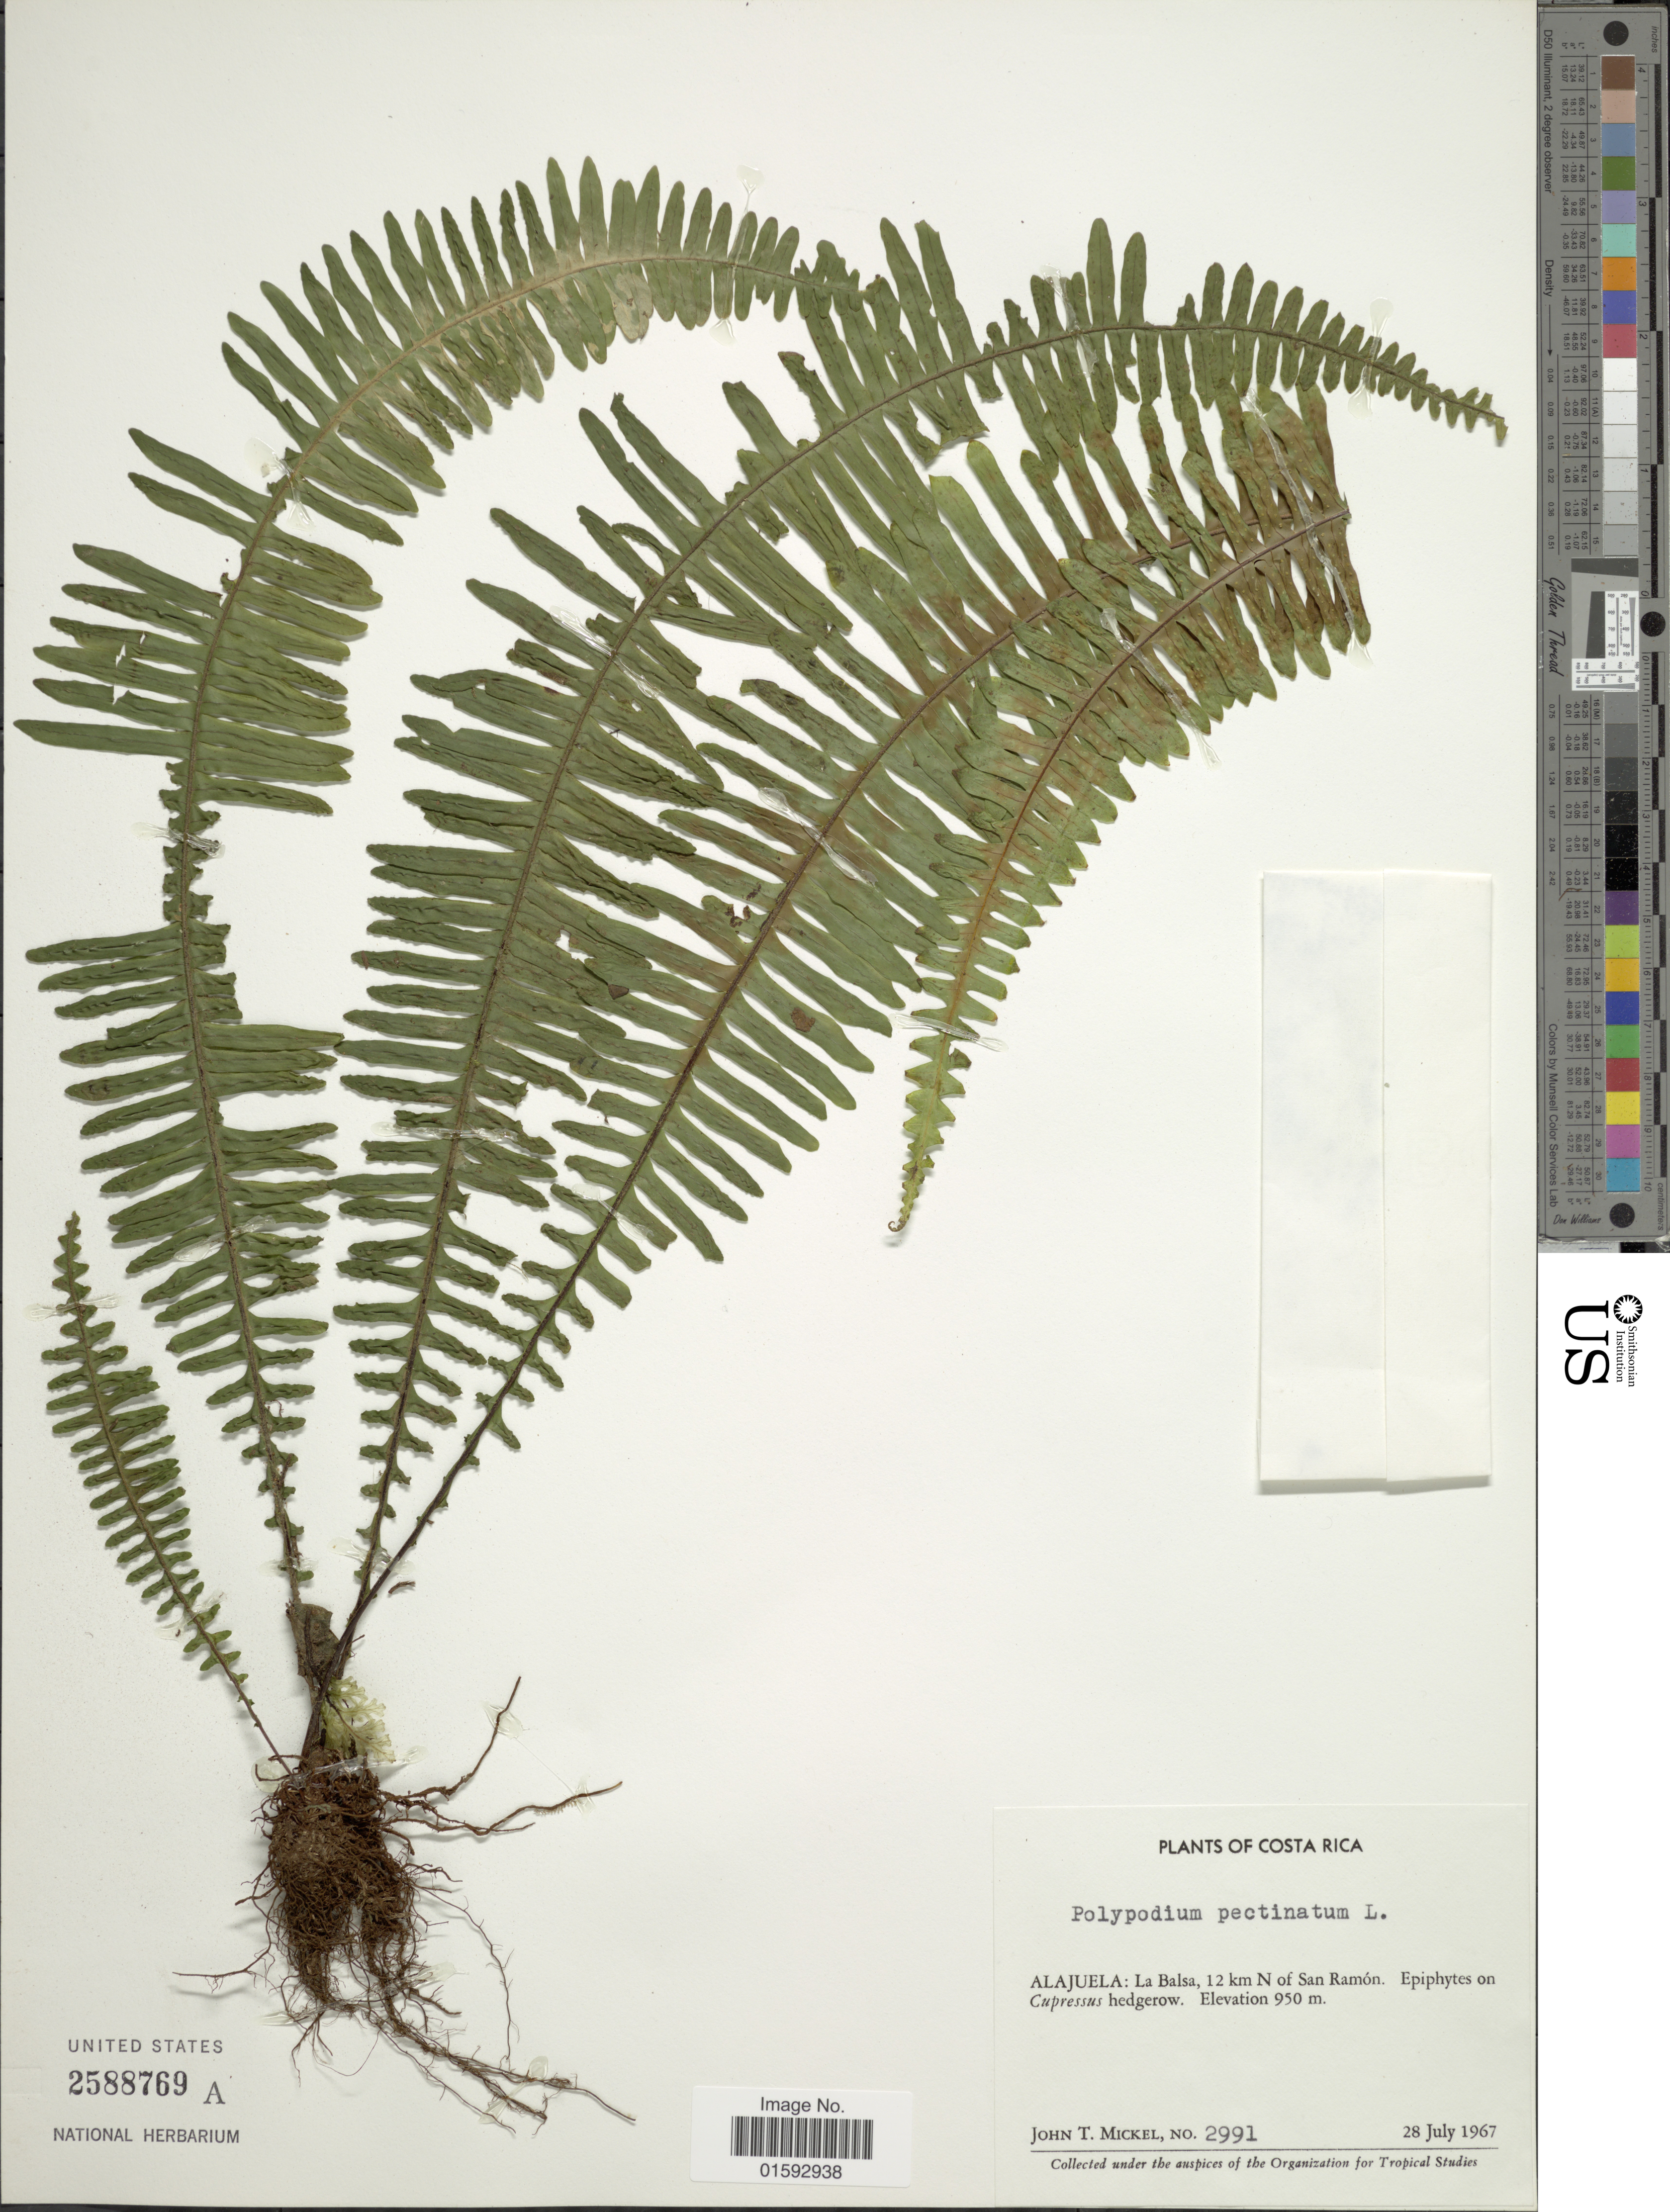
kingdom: Plantae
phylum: Tracheophyta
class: Polypodiopsida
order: Polypodiales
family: Polypodiaceae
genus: Pecluma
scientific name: Pecluma pectinata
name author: (L.) M.G. Price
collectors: J. T. Mickel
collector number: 2991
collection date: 1967-07-28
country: Costa Rica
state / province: Alajuela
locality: La Balsa, 12 km N of San Ramon. Epiphytes on Cupressus hedgerow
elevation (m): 950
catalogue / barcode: US 2588769A